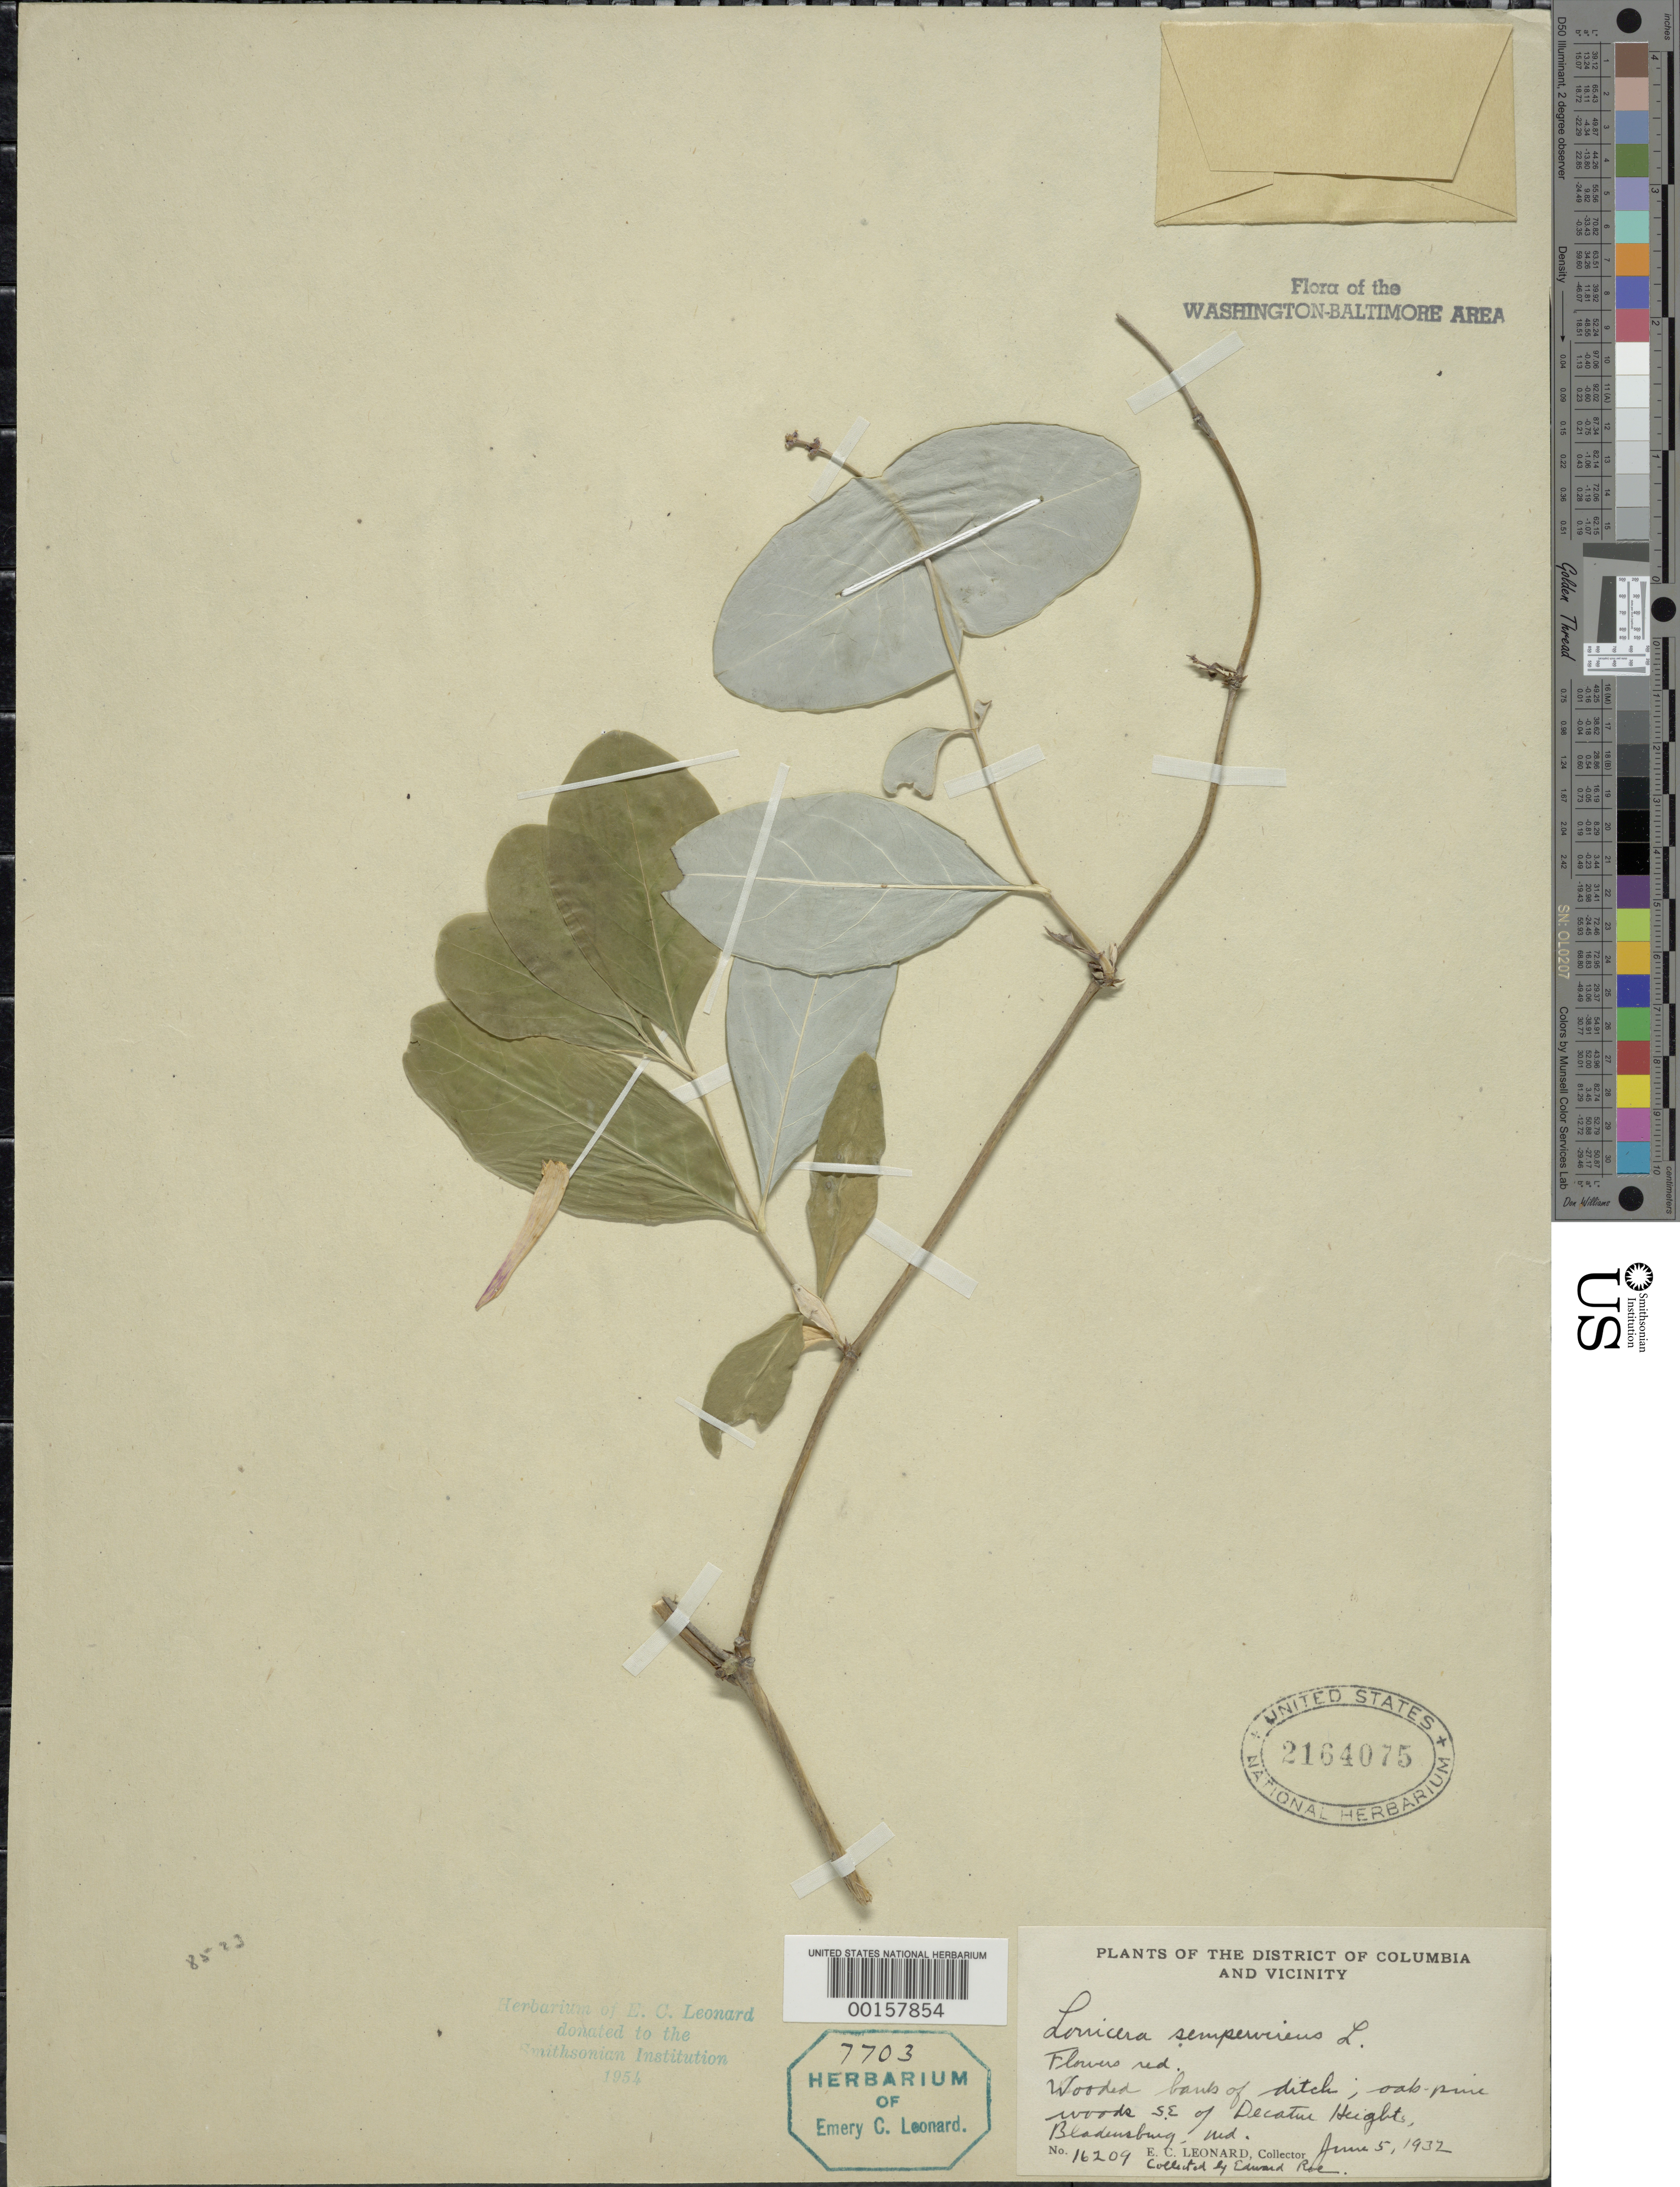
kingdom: Plantae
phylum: Tracheophyta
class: Magnoliopsida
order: Dipsacales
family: Caprifoliaceae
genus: Lonicera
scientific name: Lonicera sempervirens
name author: L.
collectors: E. C. Leonard & E. Roe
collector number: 16209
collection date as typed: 05 Jun 1932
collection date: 1932-06-05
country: United States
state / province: Maryland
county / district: Prince George's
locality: SE of Decatur Heights, Bladensburg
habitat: Wooded bank of ditch, oak-pine woods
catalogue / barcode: US 2164075